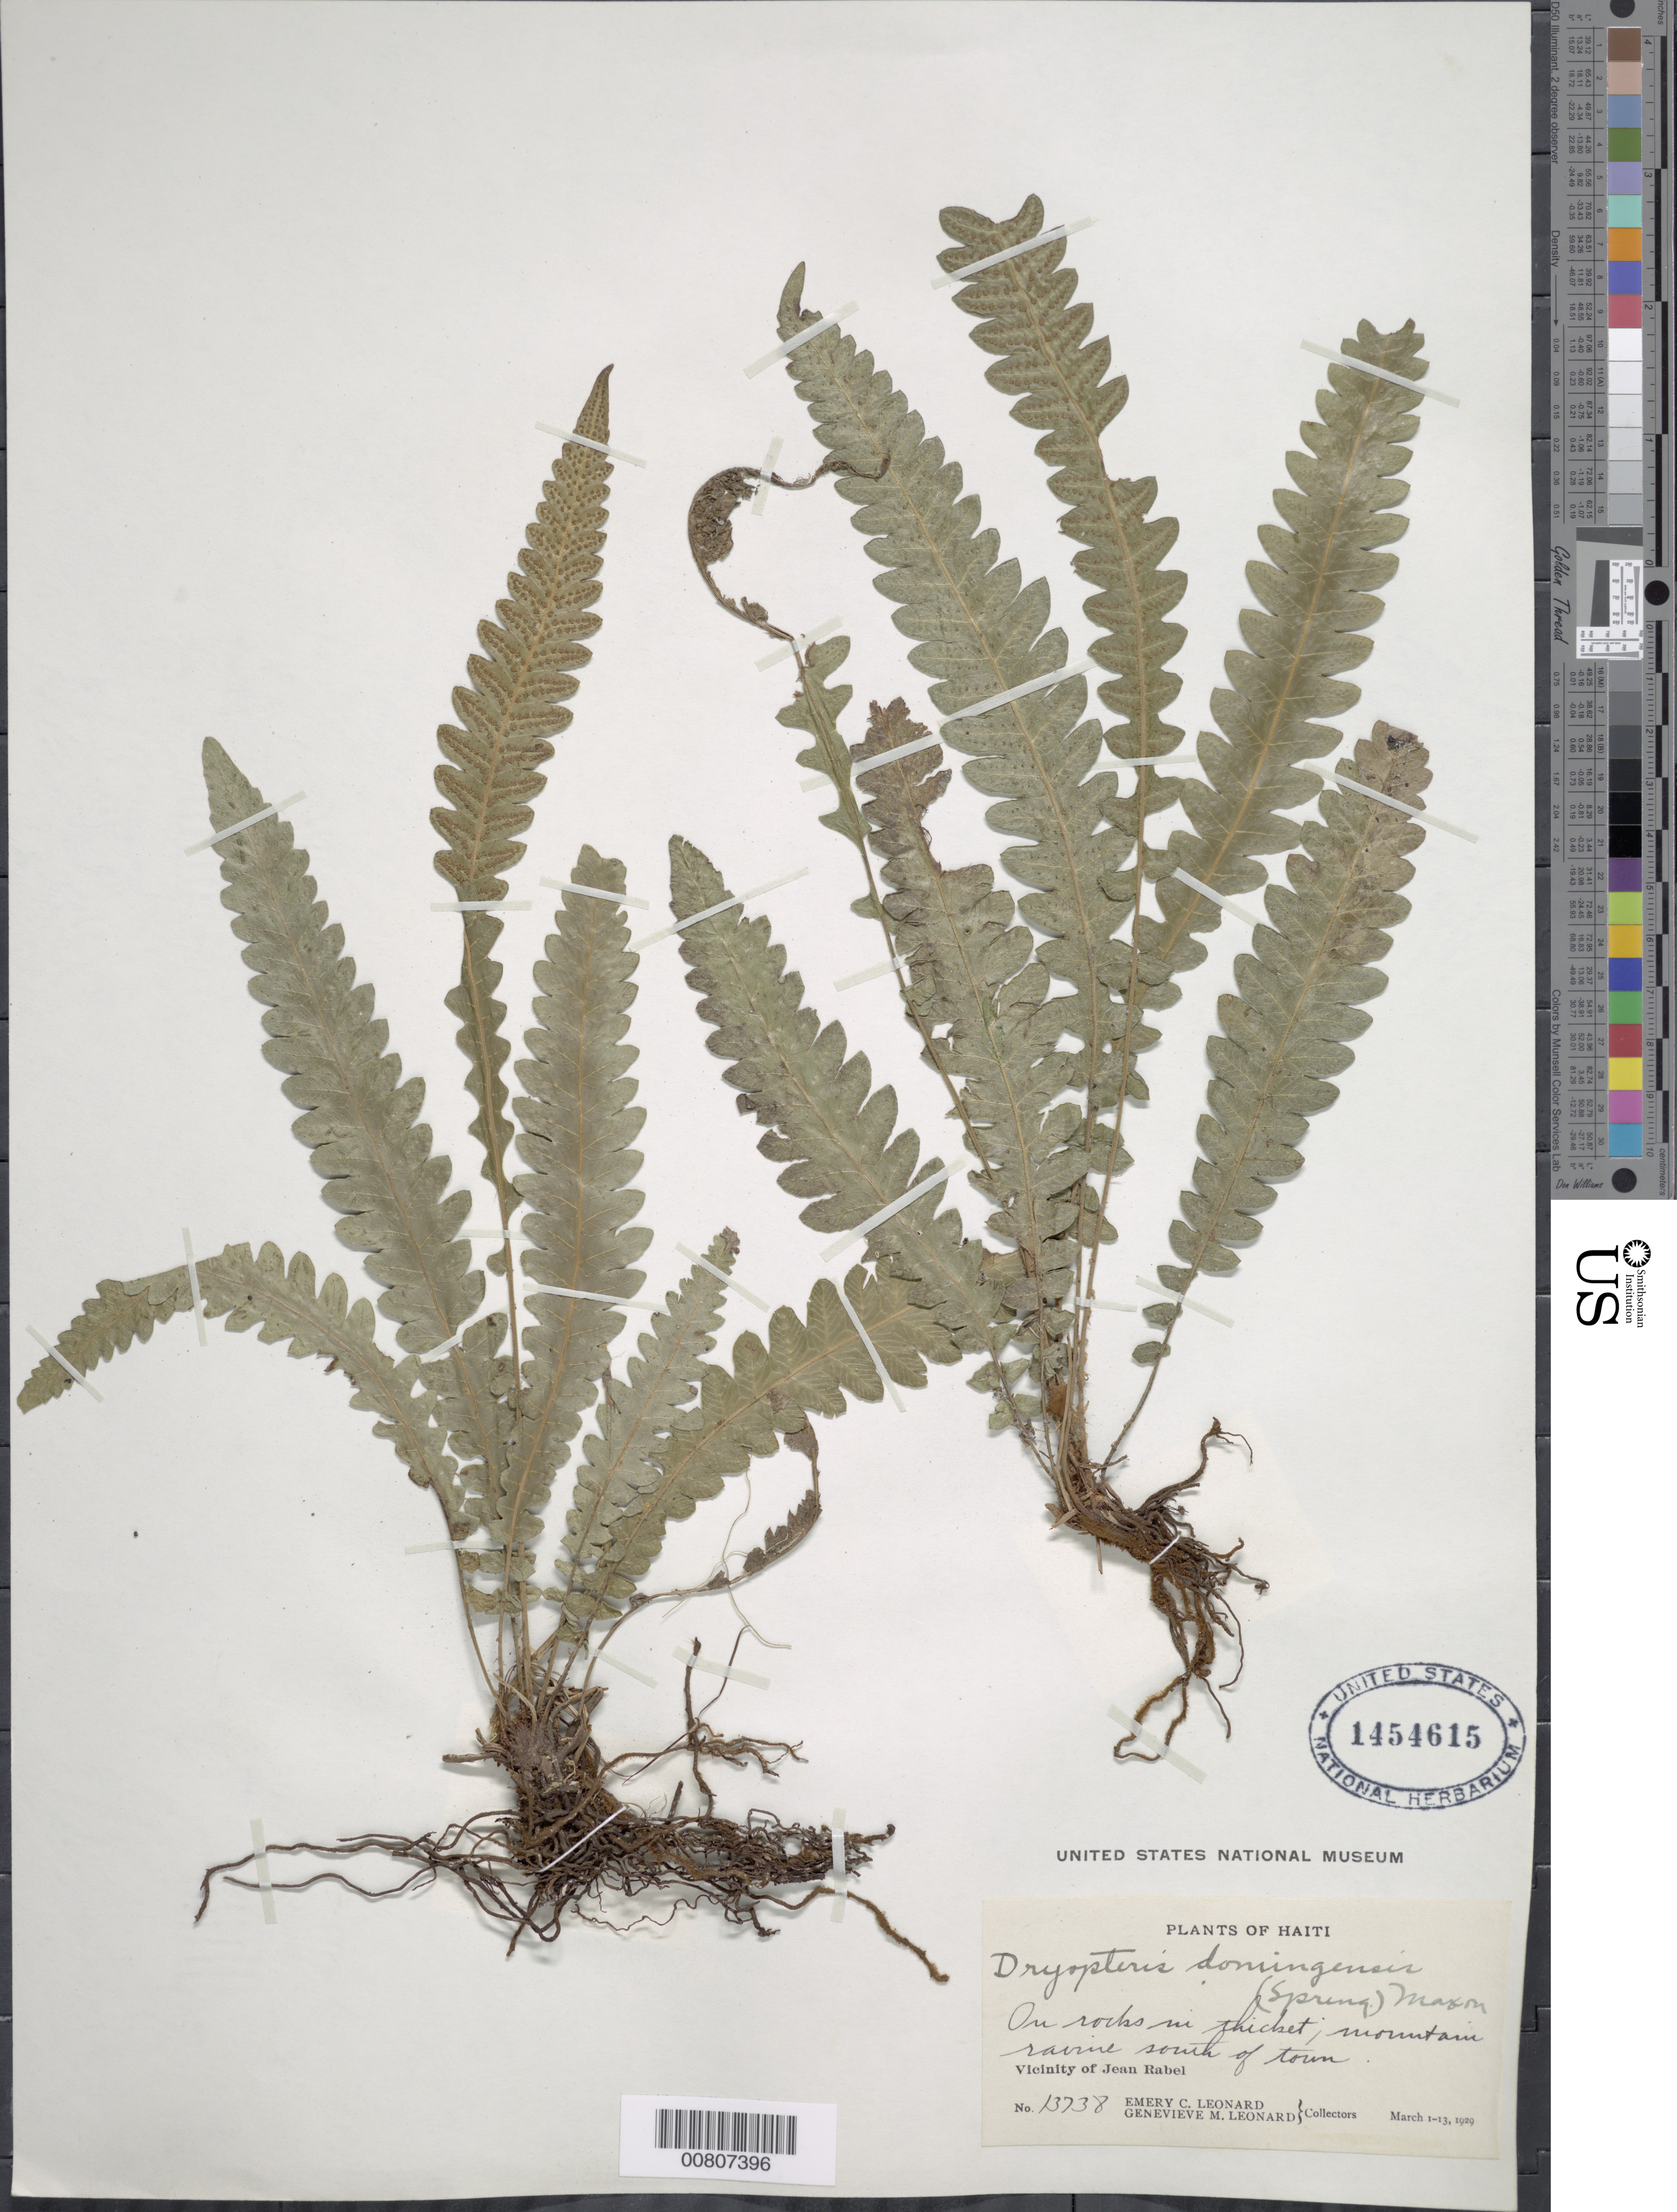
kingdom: Plantae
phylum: Tracheophyta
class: Polypodiopsida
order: Polypodiales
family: Thelypteridaceae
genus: Goniopteris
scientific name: Goniopteris guadelupensis (Wikstr.) comb. nov., ined 2015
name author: (Wikstr.)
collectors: E. C. Leonard & G. M. Leonard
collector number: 13738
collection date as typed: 01 Mar 1929 to 13 Mar 1929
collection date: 1929-03-01/1929-03-13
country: Haiti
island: Hispaniola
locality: Jean Rabel vicinity, S of town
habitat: Mountain ravine, on rocks in thicket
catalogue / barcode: US 1454615